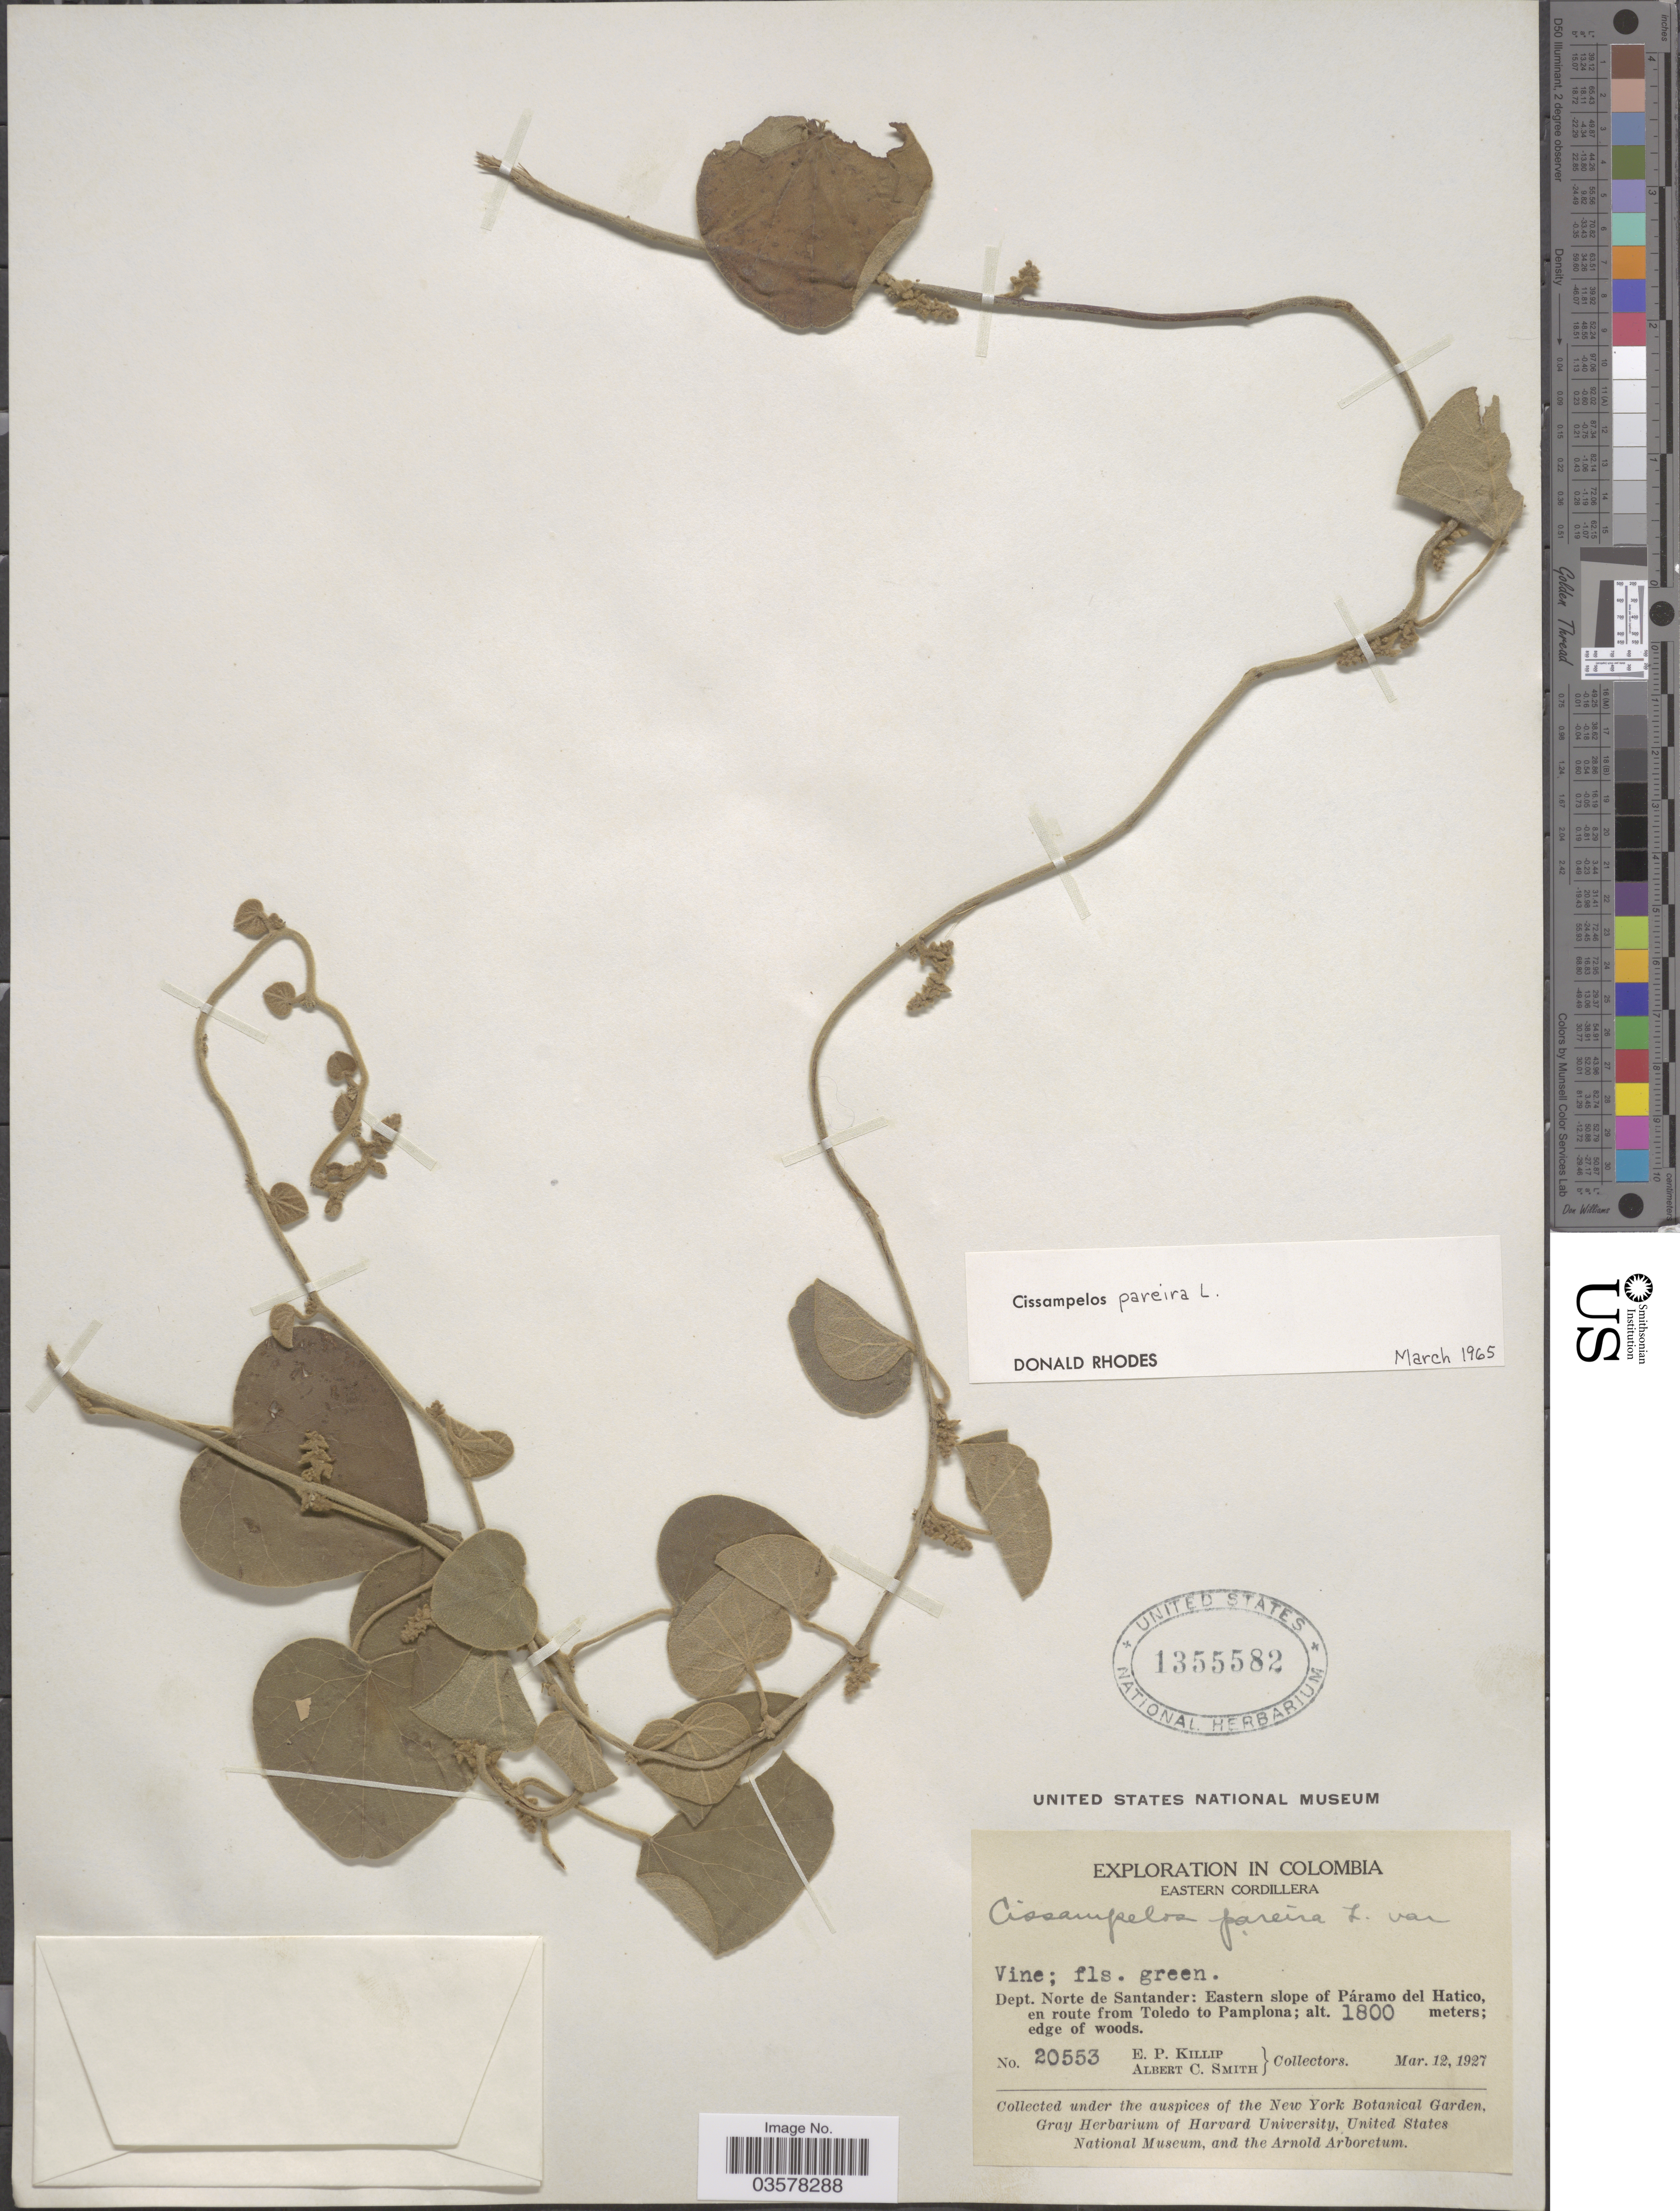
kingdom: Plantae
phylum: Tracheophyta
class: Magnoliopsida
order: Ranunculales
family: Menispermaceae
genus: Cissampelos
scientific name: Cissampelos pareira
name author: L.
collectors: E. P. Killip & A. C. Smith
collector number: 20553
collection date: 1927-03-12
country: Colombia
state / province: Norte de Santander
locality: Eastern Cordillera. Dept. Norte de Santander: Eastern slope of Páramo del Hatico, en route from Toledo to Pamplona.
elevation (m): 1800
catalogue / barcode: US 1355582